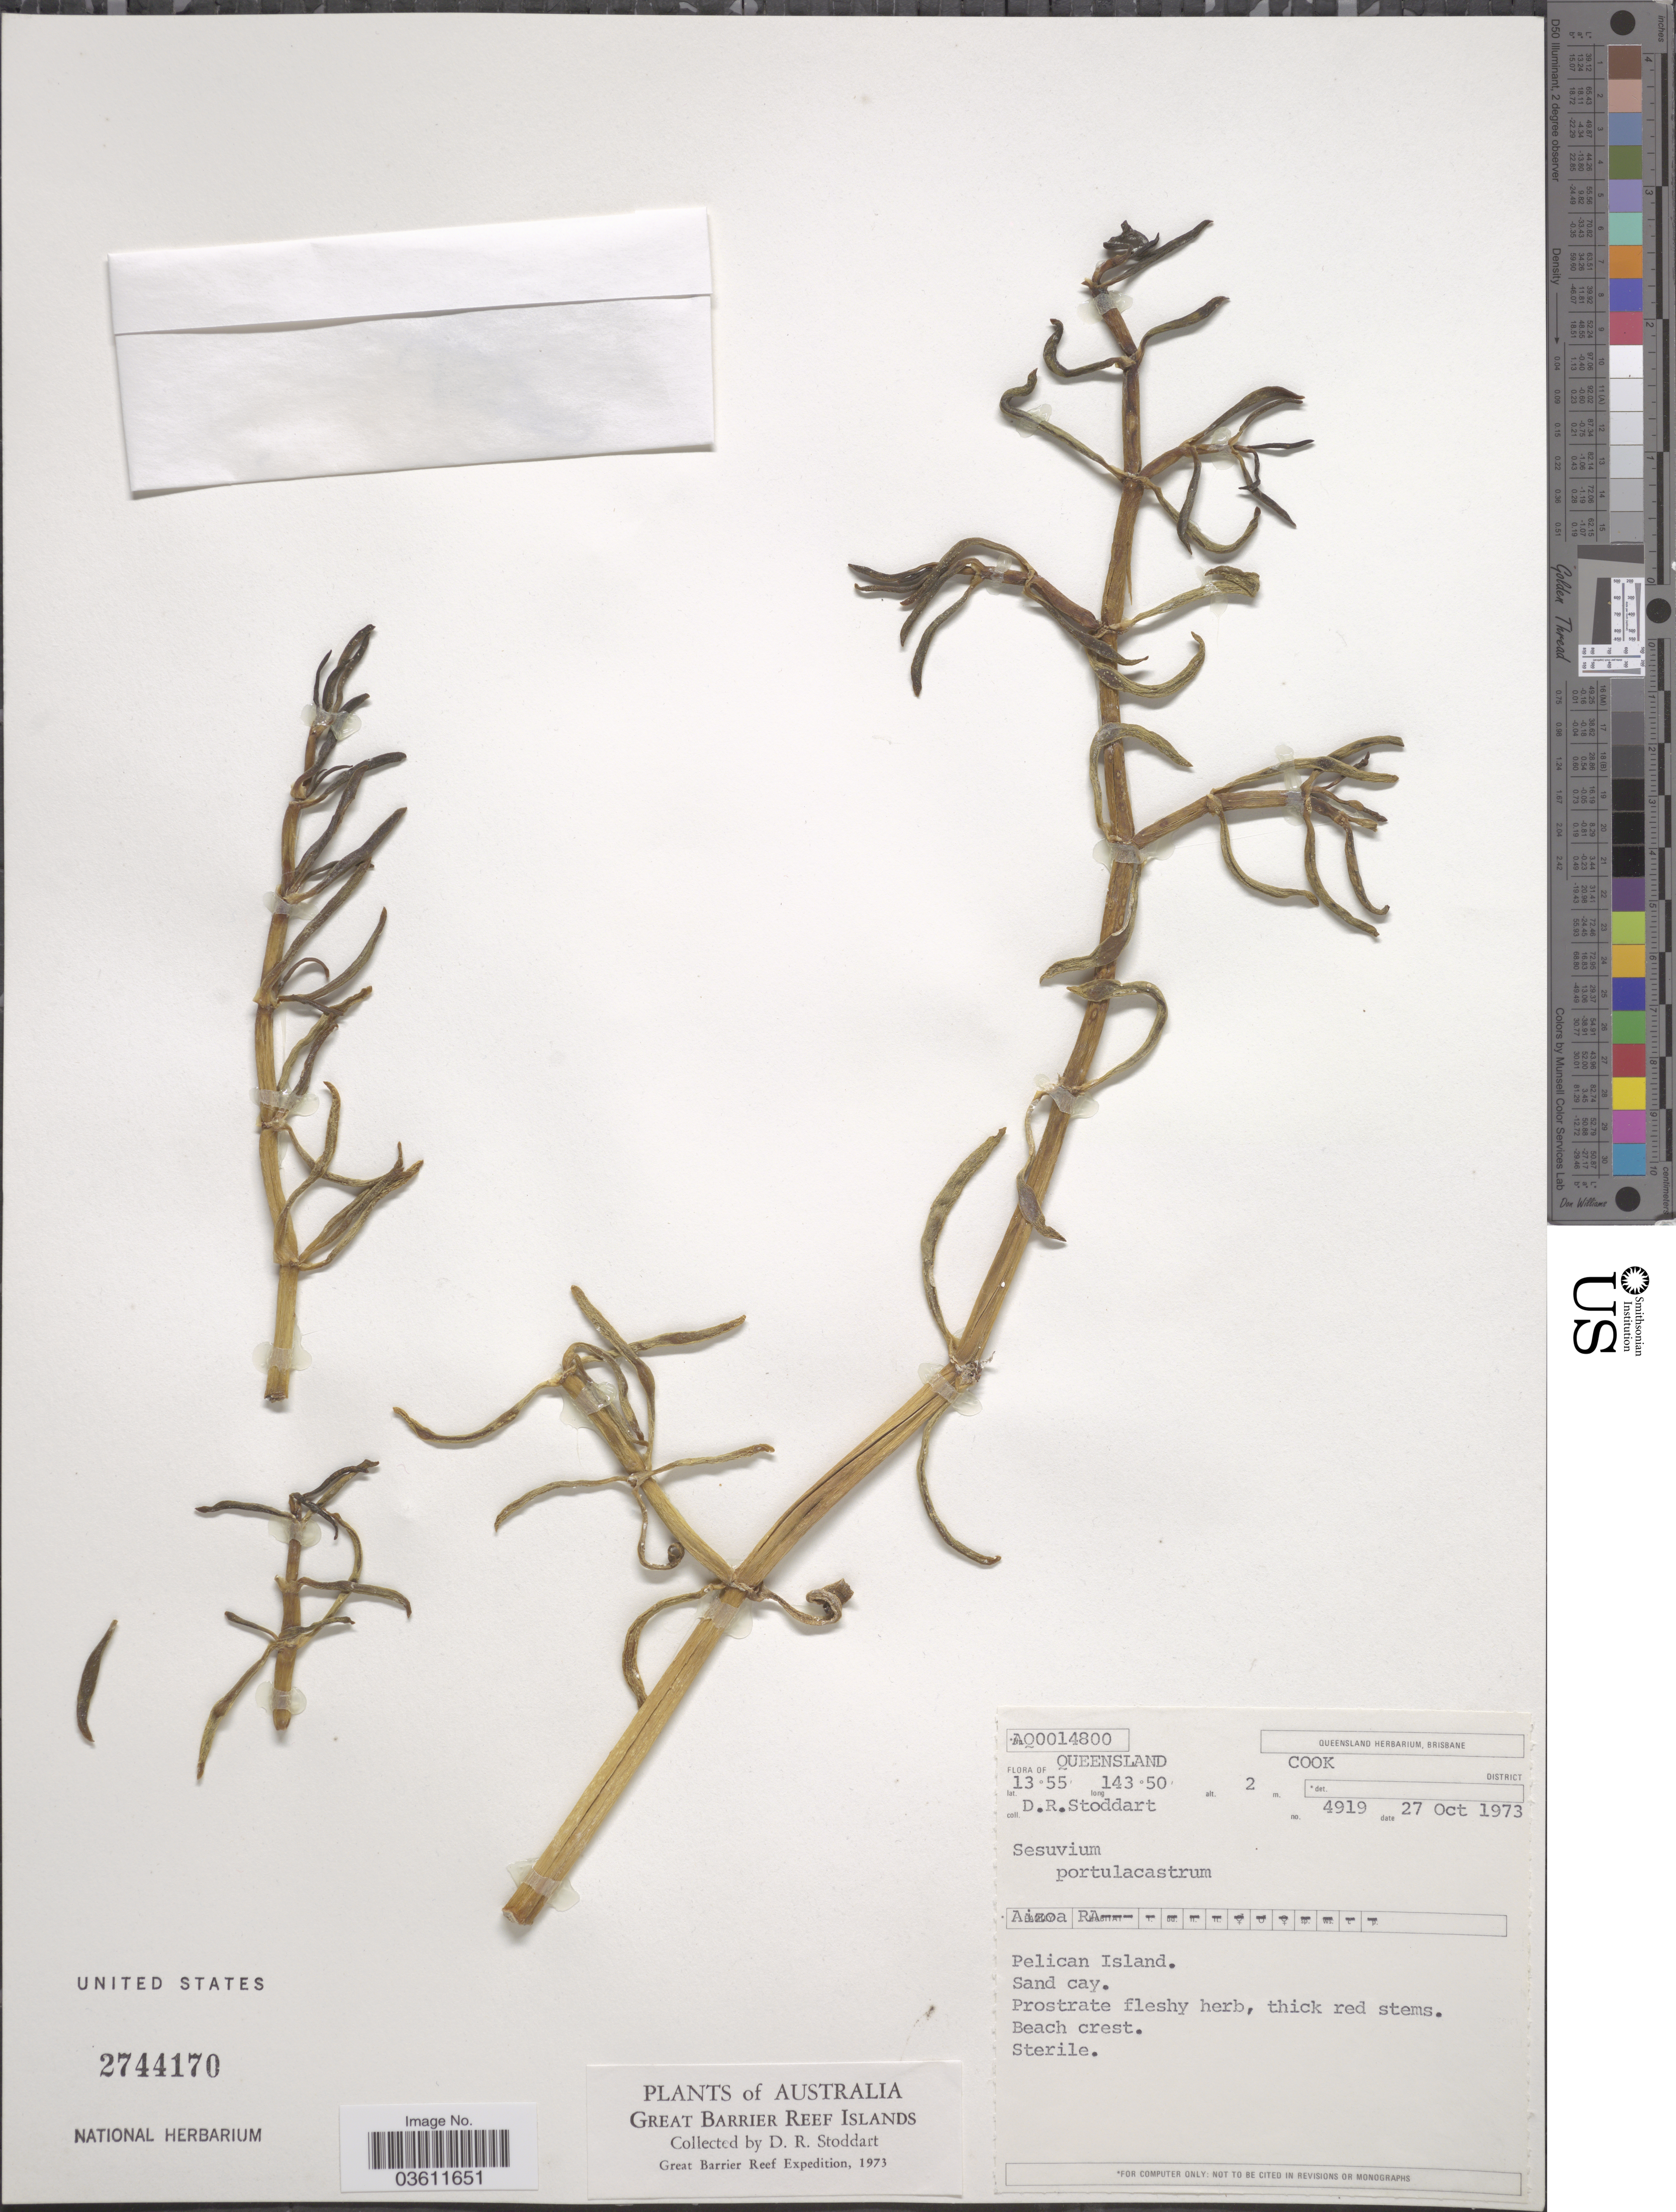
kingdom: Plantae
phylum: Tracheophyta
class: Magnoliopsida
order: Caryophyllales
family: Aizoaceae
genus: Sesuvium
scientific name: Sesuvium portulacastrum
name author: (L.) L.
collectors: D. R. Stoddart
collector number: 4919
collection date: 1973-10-27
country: Australia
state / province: Queensland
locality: Cook District. Pelican Island. Great Barrier Reef Islands.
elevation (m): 2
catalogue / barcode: US 2744170